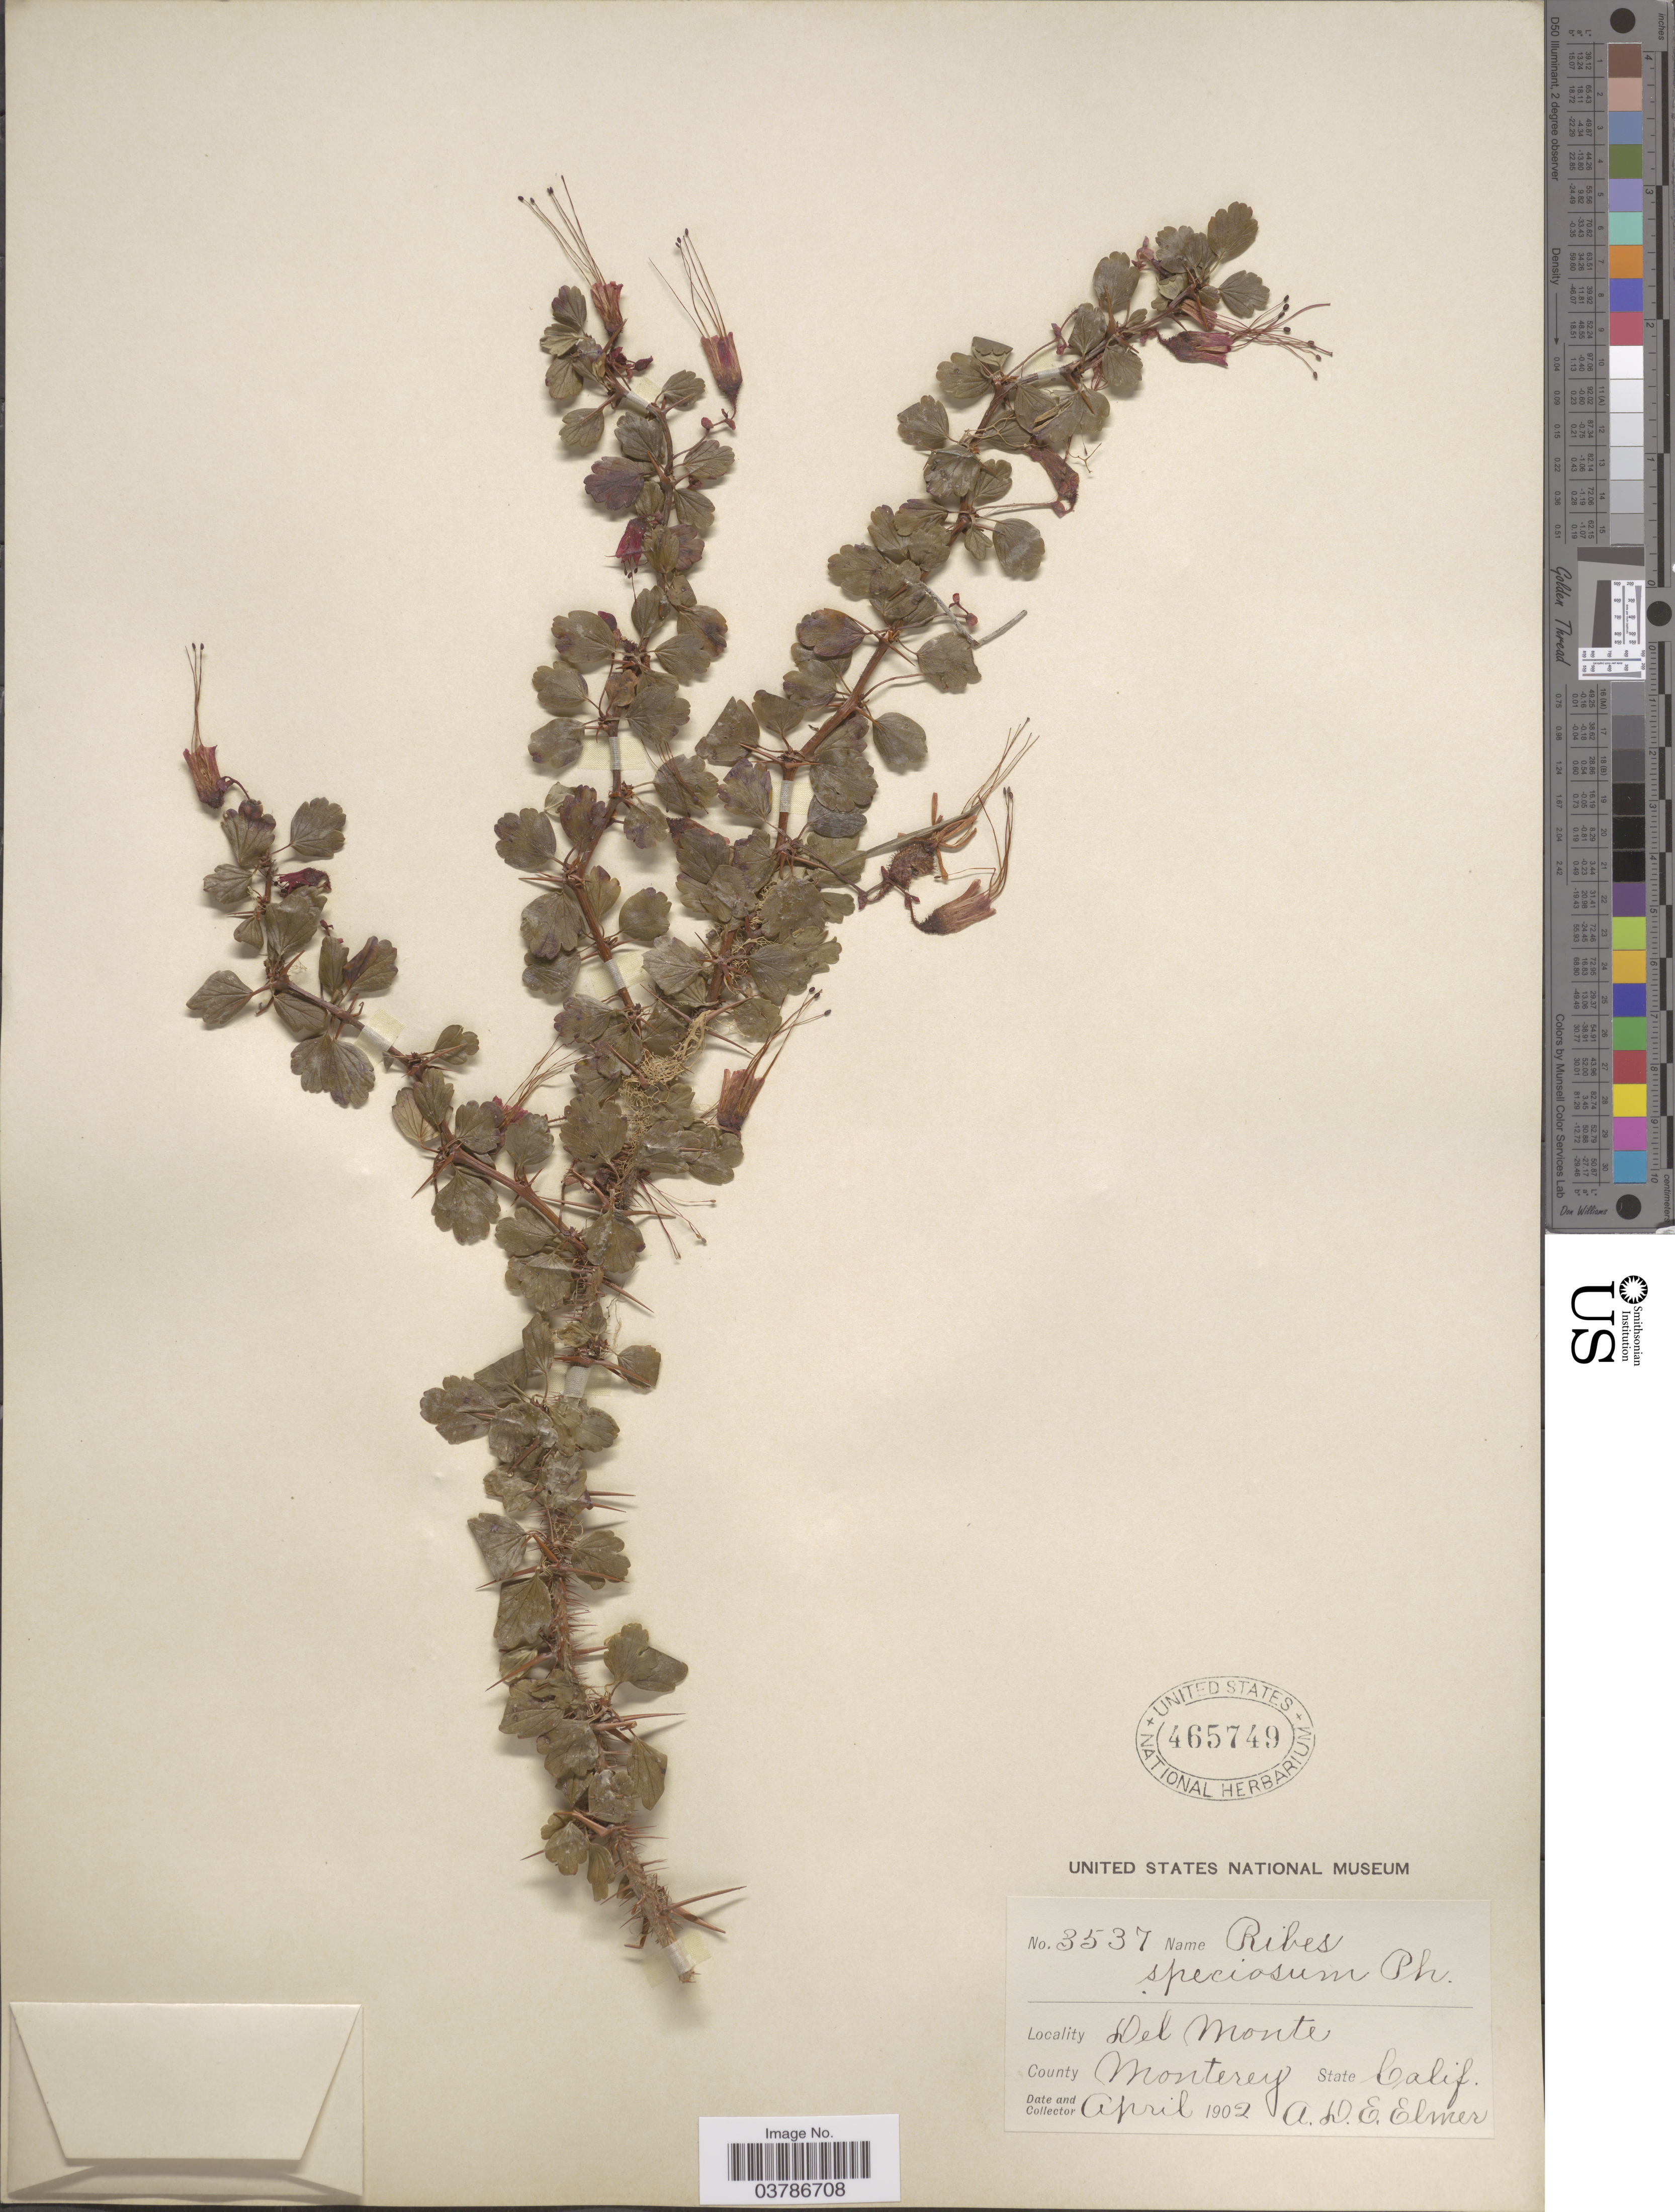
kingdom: Plantae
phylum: Tracheophyta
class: Magnoliopsida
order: Saxifragales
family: Grossulariaceae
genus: Ribes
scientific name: Ribes speciosum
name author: Pursh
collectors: A. D. E. Elmer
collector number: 3537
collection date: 1902-04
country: United States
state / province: California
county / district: Monterey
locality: Del Monte, County Monterey.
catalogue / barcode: US 465749